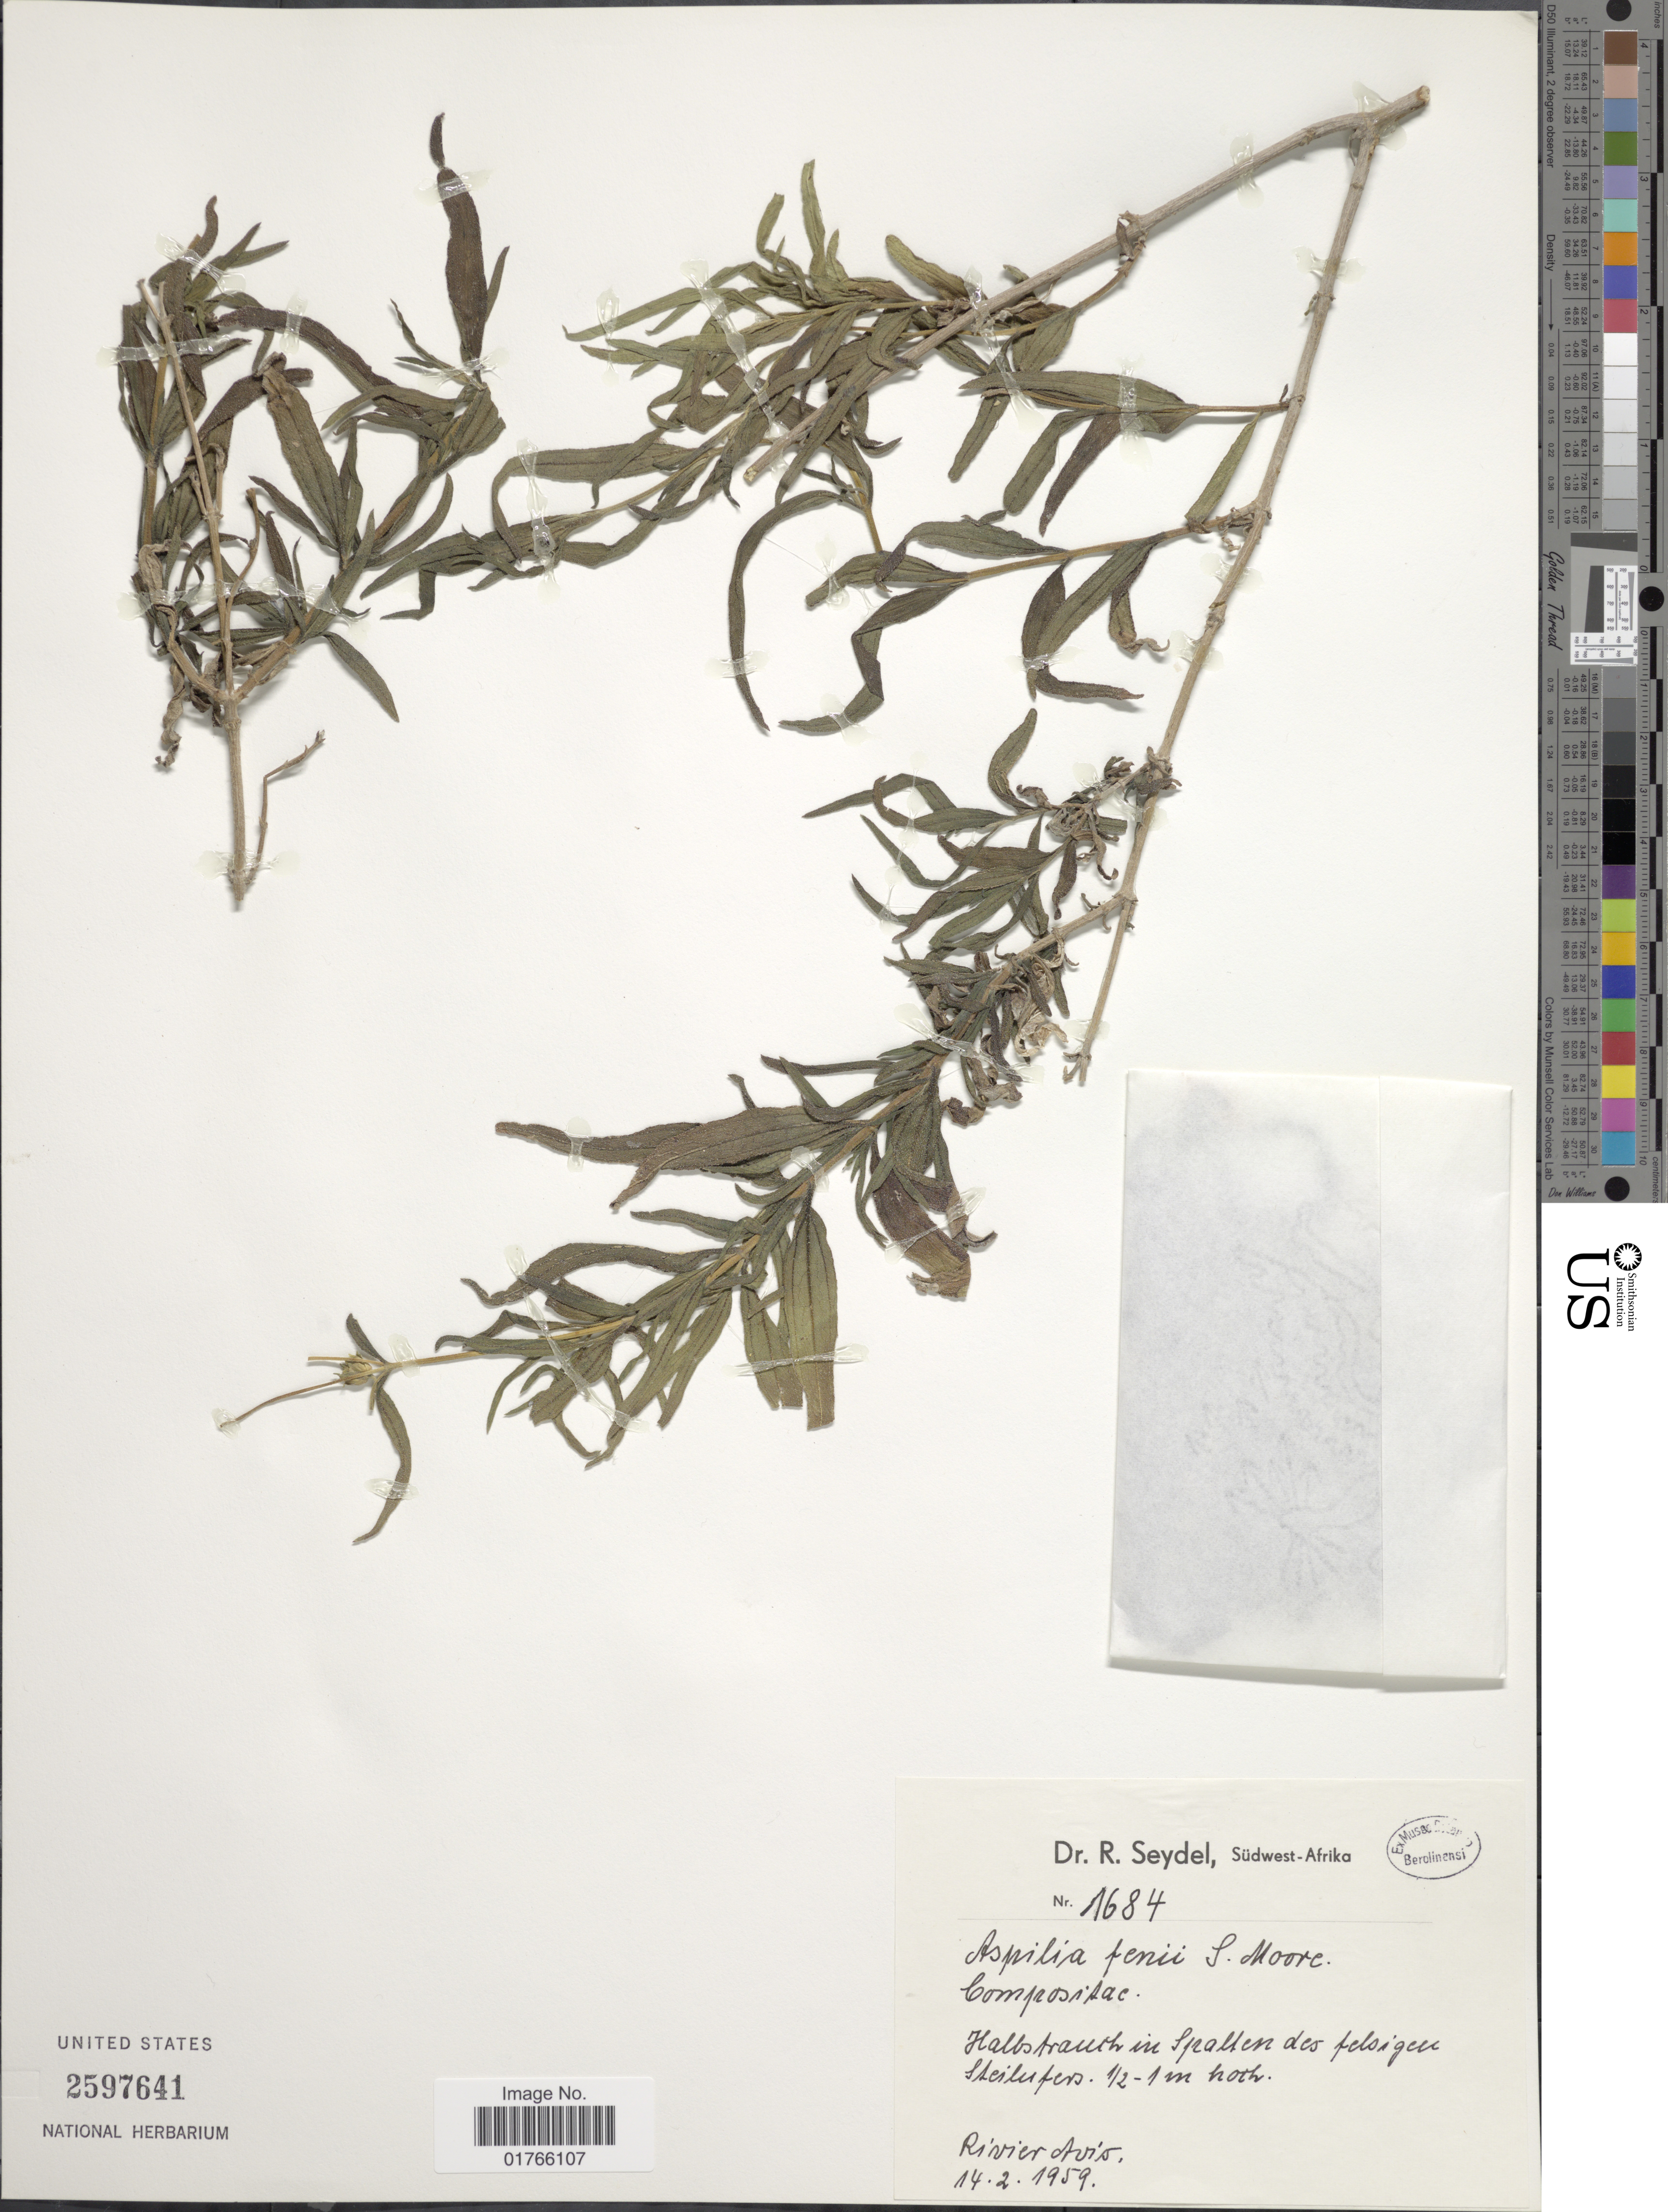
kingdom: Plantae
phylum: Tracheophyta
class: Magnoliopsida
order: Asterales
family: Asteraceae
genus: Aspilia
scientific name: Aspilia eenii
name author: S. Moore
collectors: R. Seydel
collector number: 1684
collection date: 1959-02-14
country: Namibia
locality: Sudwest-Afrika, Rivier Avis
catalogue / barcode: US 2597641